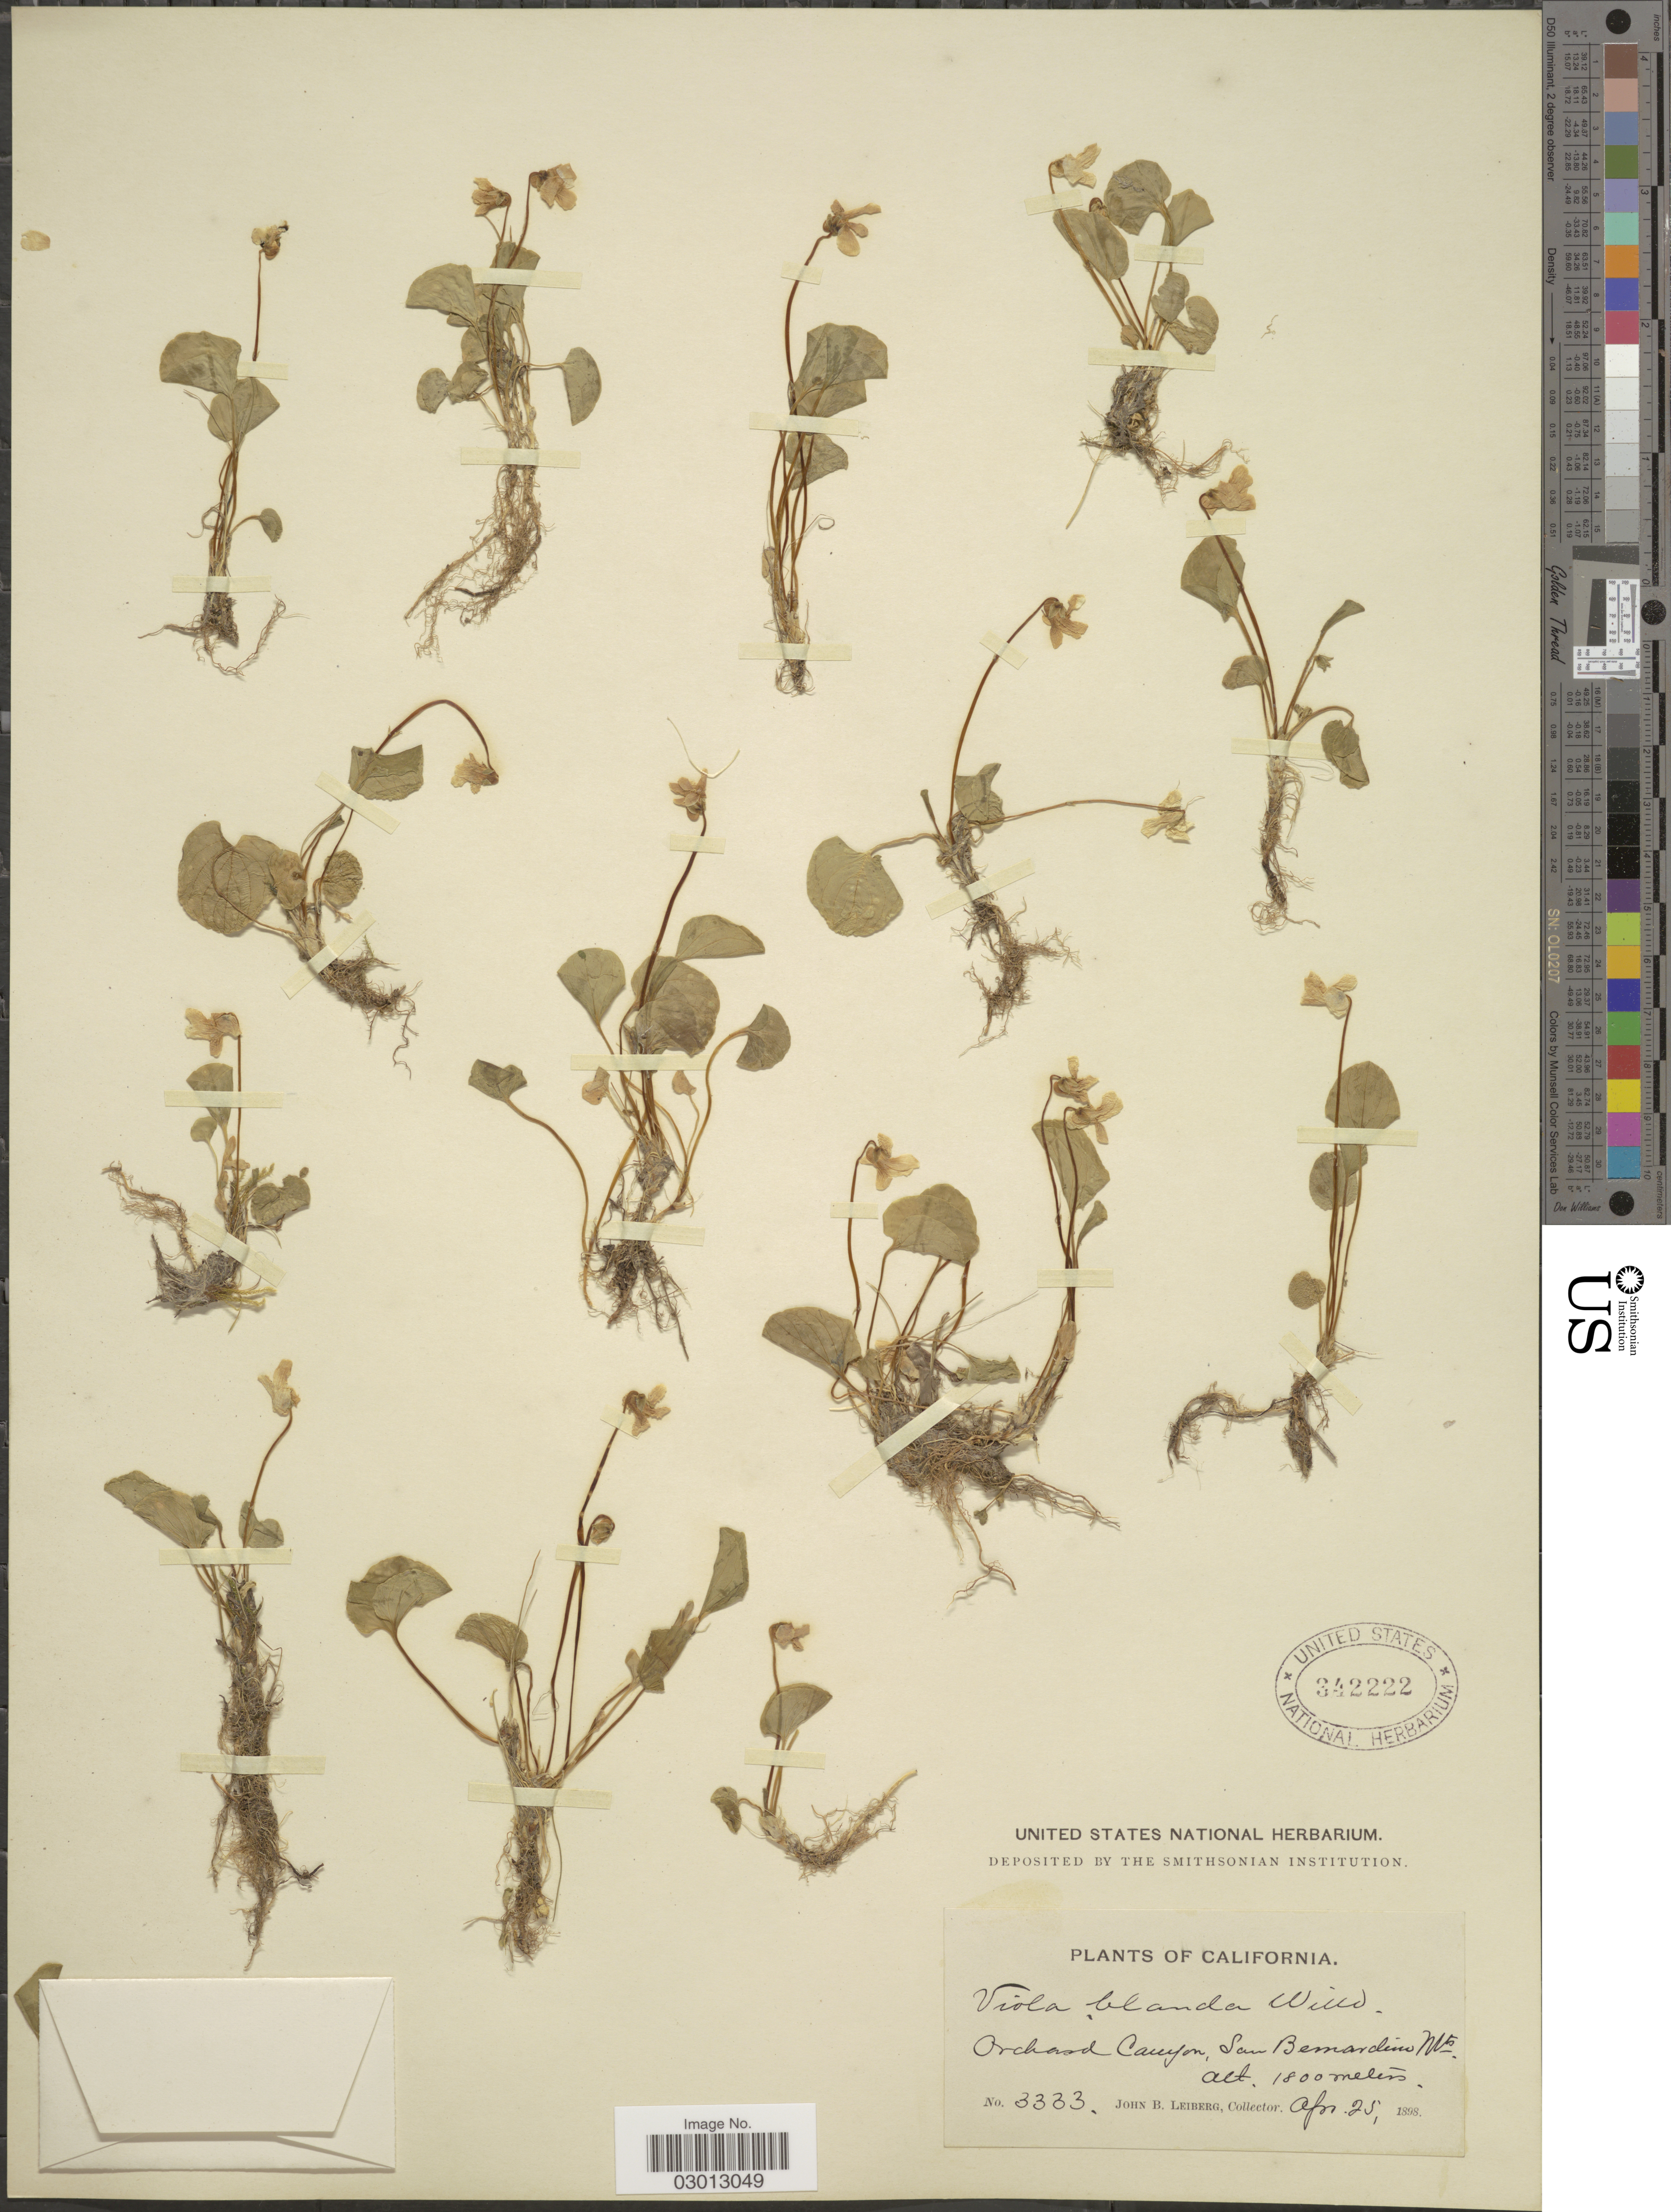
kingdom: Plantae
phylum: Tracheophyta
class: Magnoliopsida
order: Malpighiales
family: Violaceae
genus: Viola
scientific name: Viola parnassifolia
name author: Greene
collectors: J. B. Leiberg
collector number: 3333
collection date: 1898-04-25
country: United States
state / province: California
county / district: San Bernardino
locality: Orchard Canyon, San Bernardino Mts.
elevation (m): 1800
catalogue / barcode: US 342222